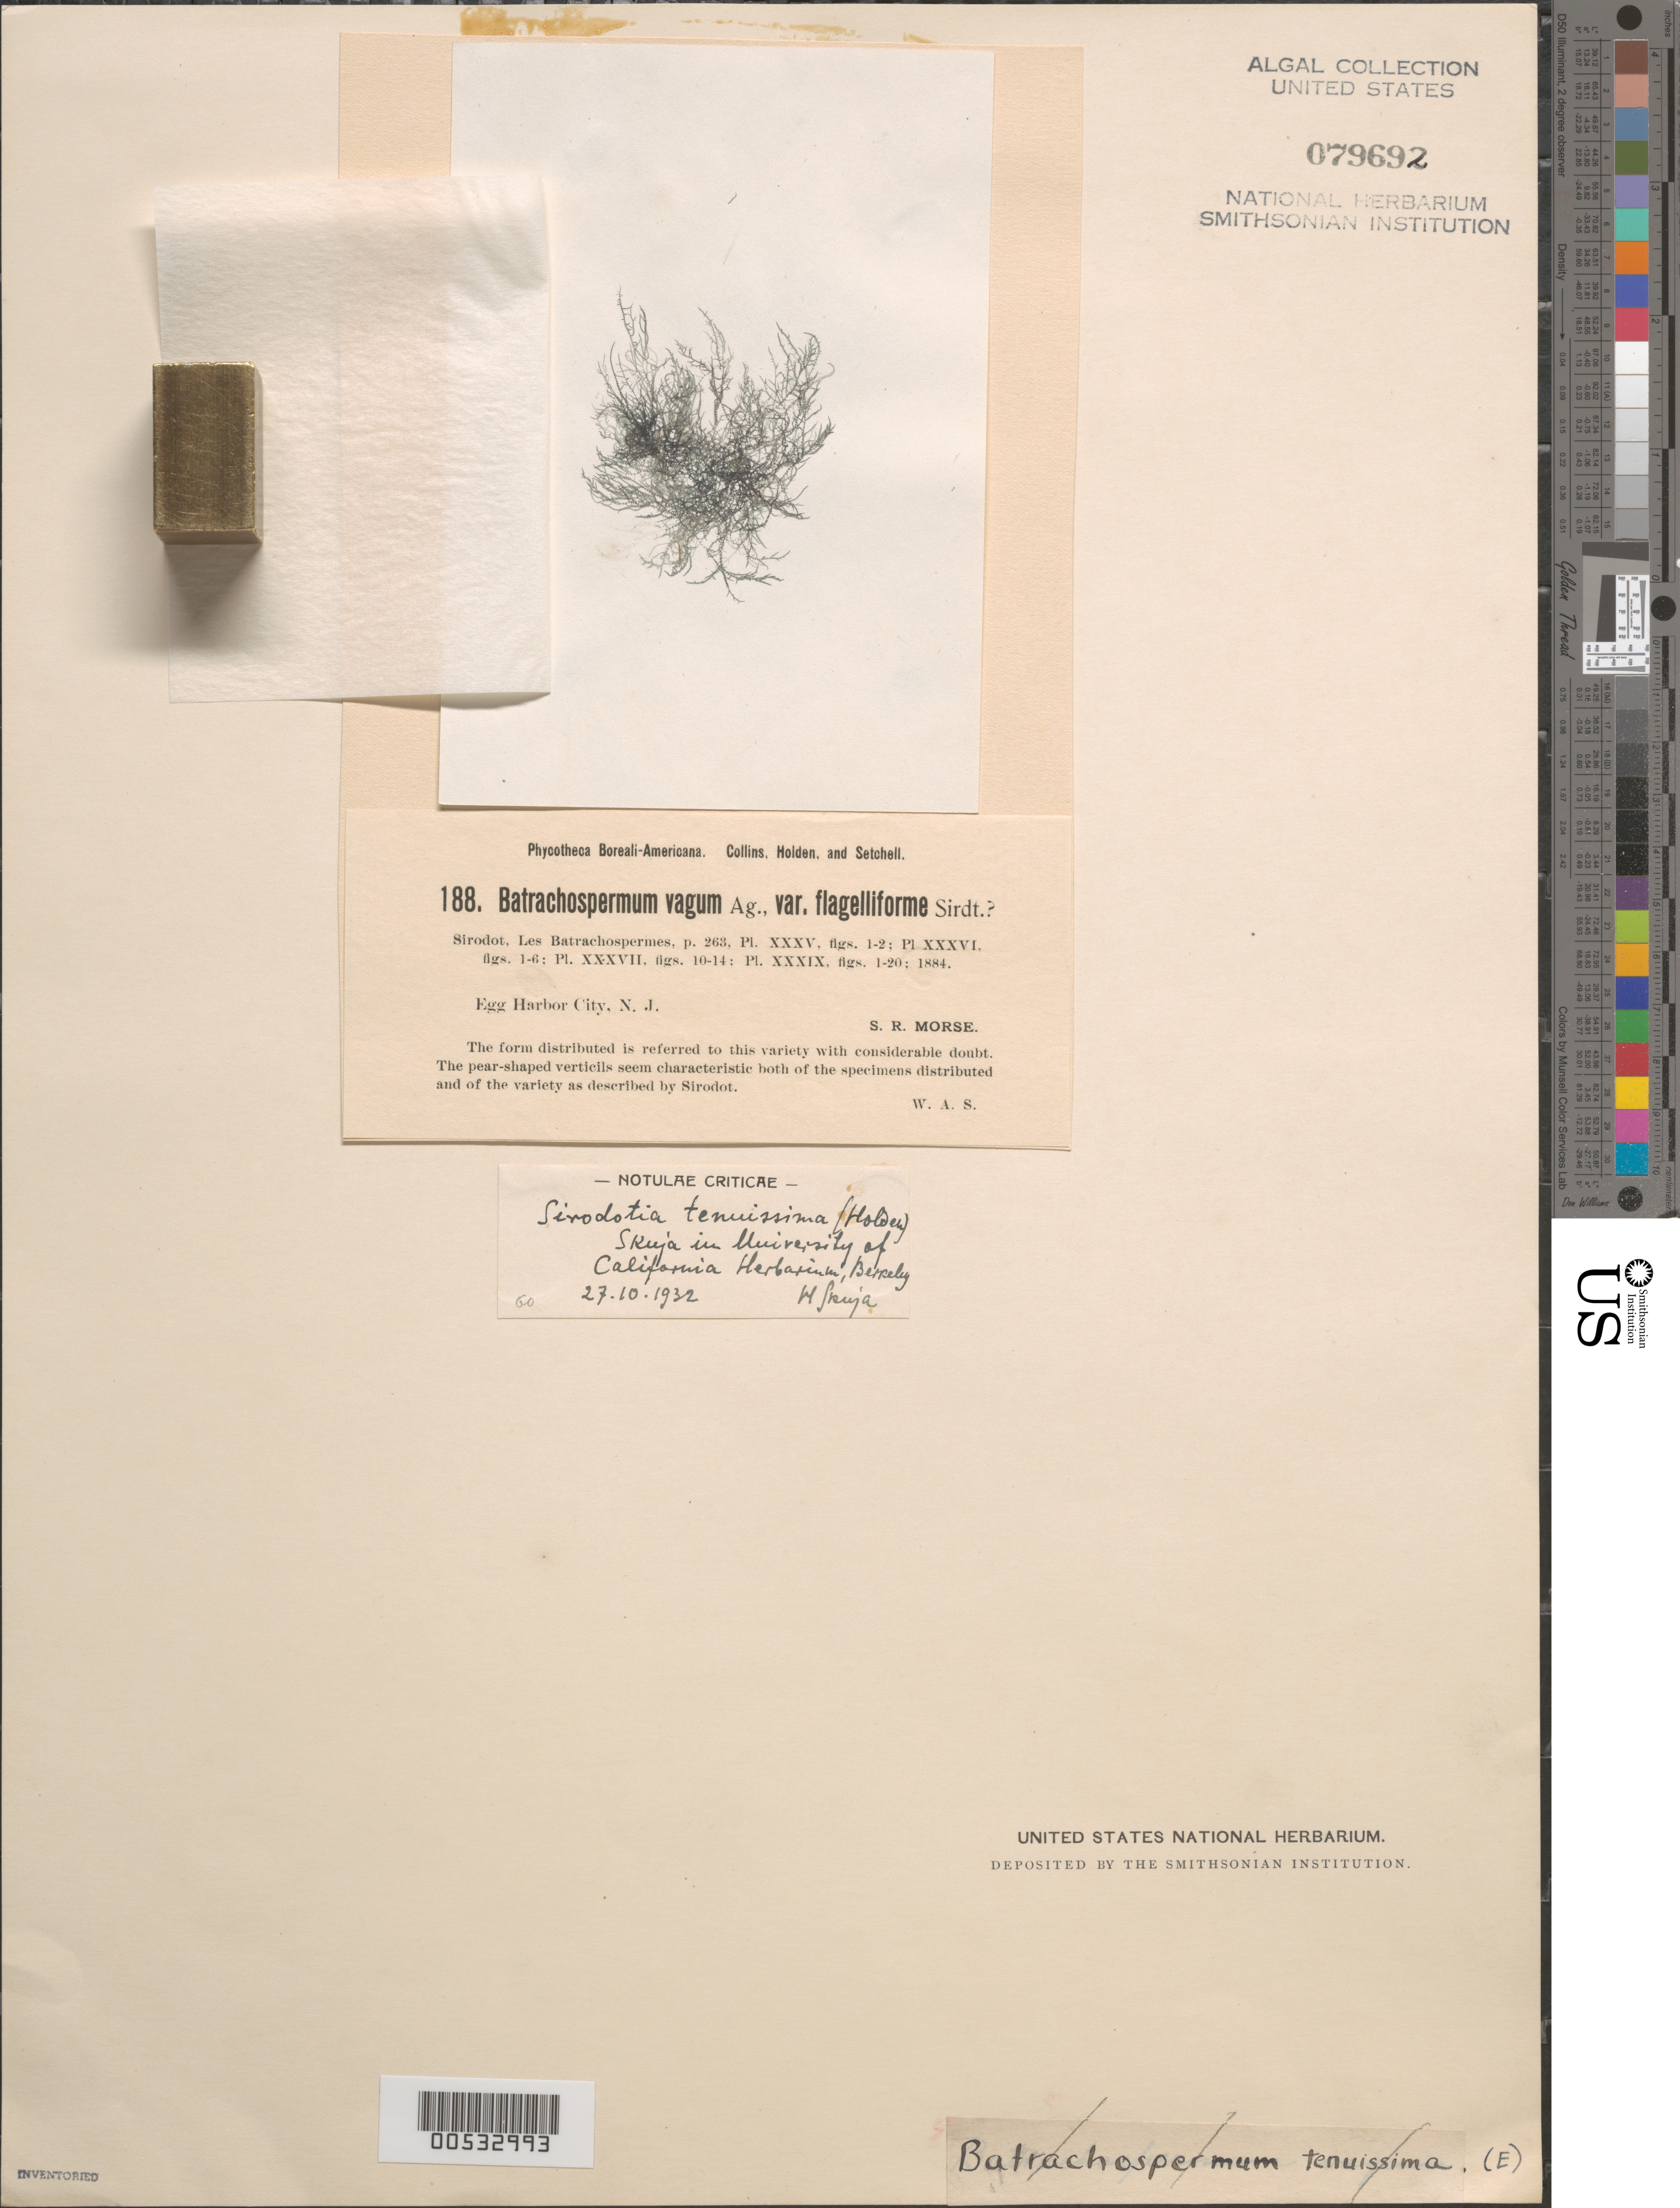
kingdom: Plantae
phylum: Rhodophyta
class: Florideophyceae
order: Batrachospermales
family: Batrachospermaceae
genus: Sirodotia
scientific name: Sirodotia suecica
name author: Kylin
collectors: S. Morse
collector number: PB-A 188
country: United States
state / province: New Jersey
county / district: Atlantic County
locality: Egg Harbor City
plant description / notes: Collins, Holden & Setchell, Phycotheca Boreali-Americana, as Batrachospermum vagum v. flagelliforme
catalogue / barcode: US 79692